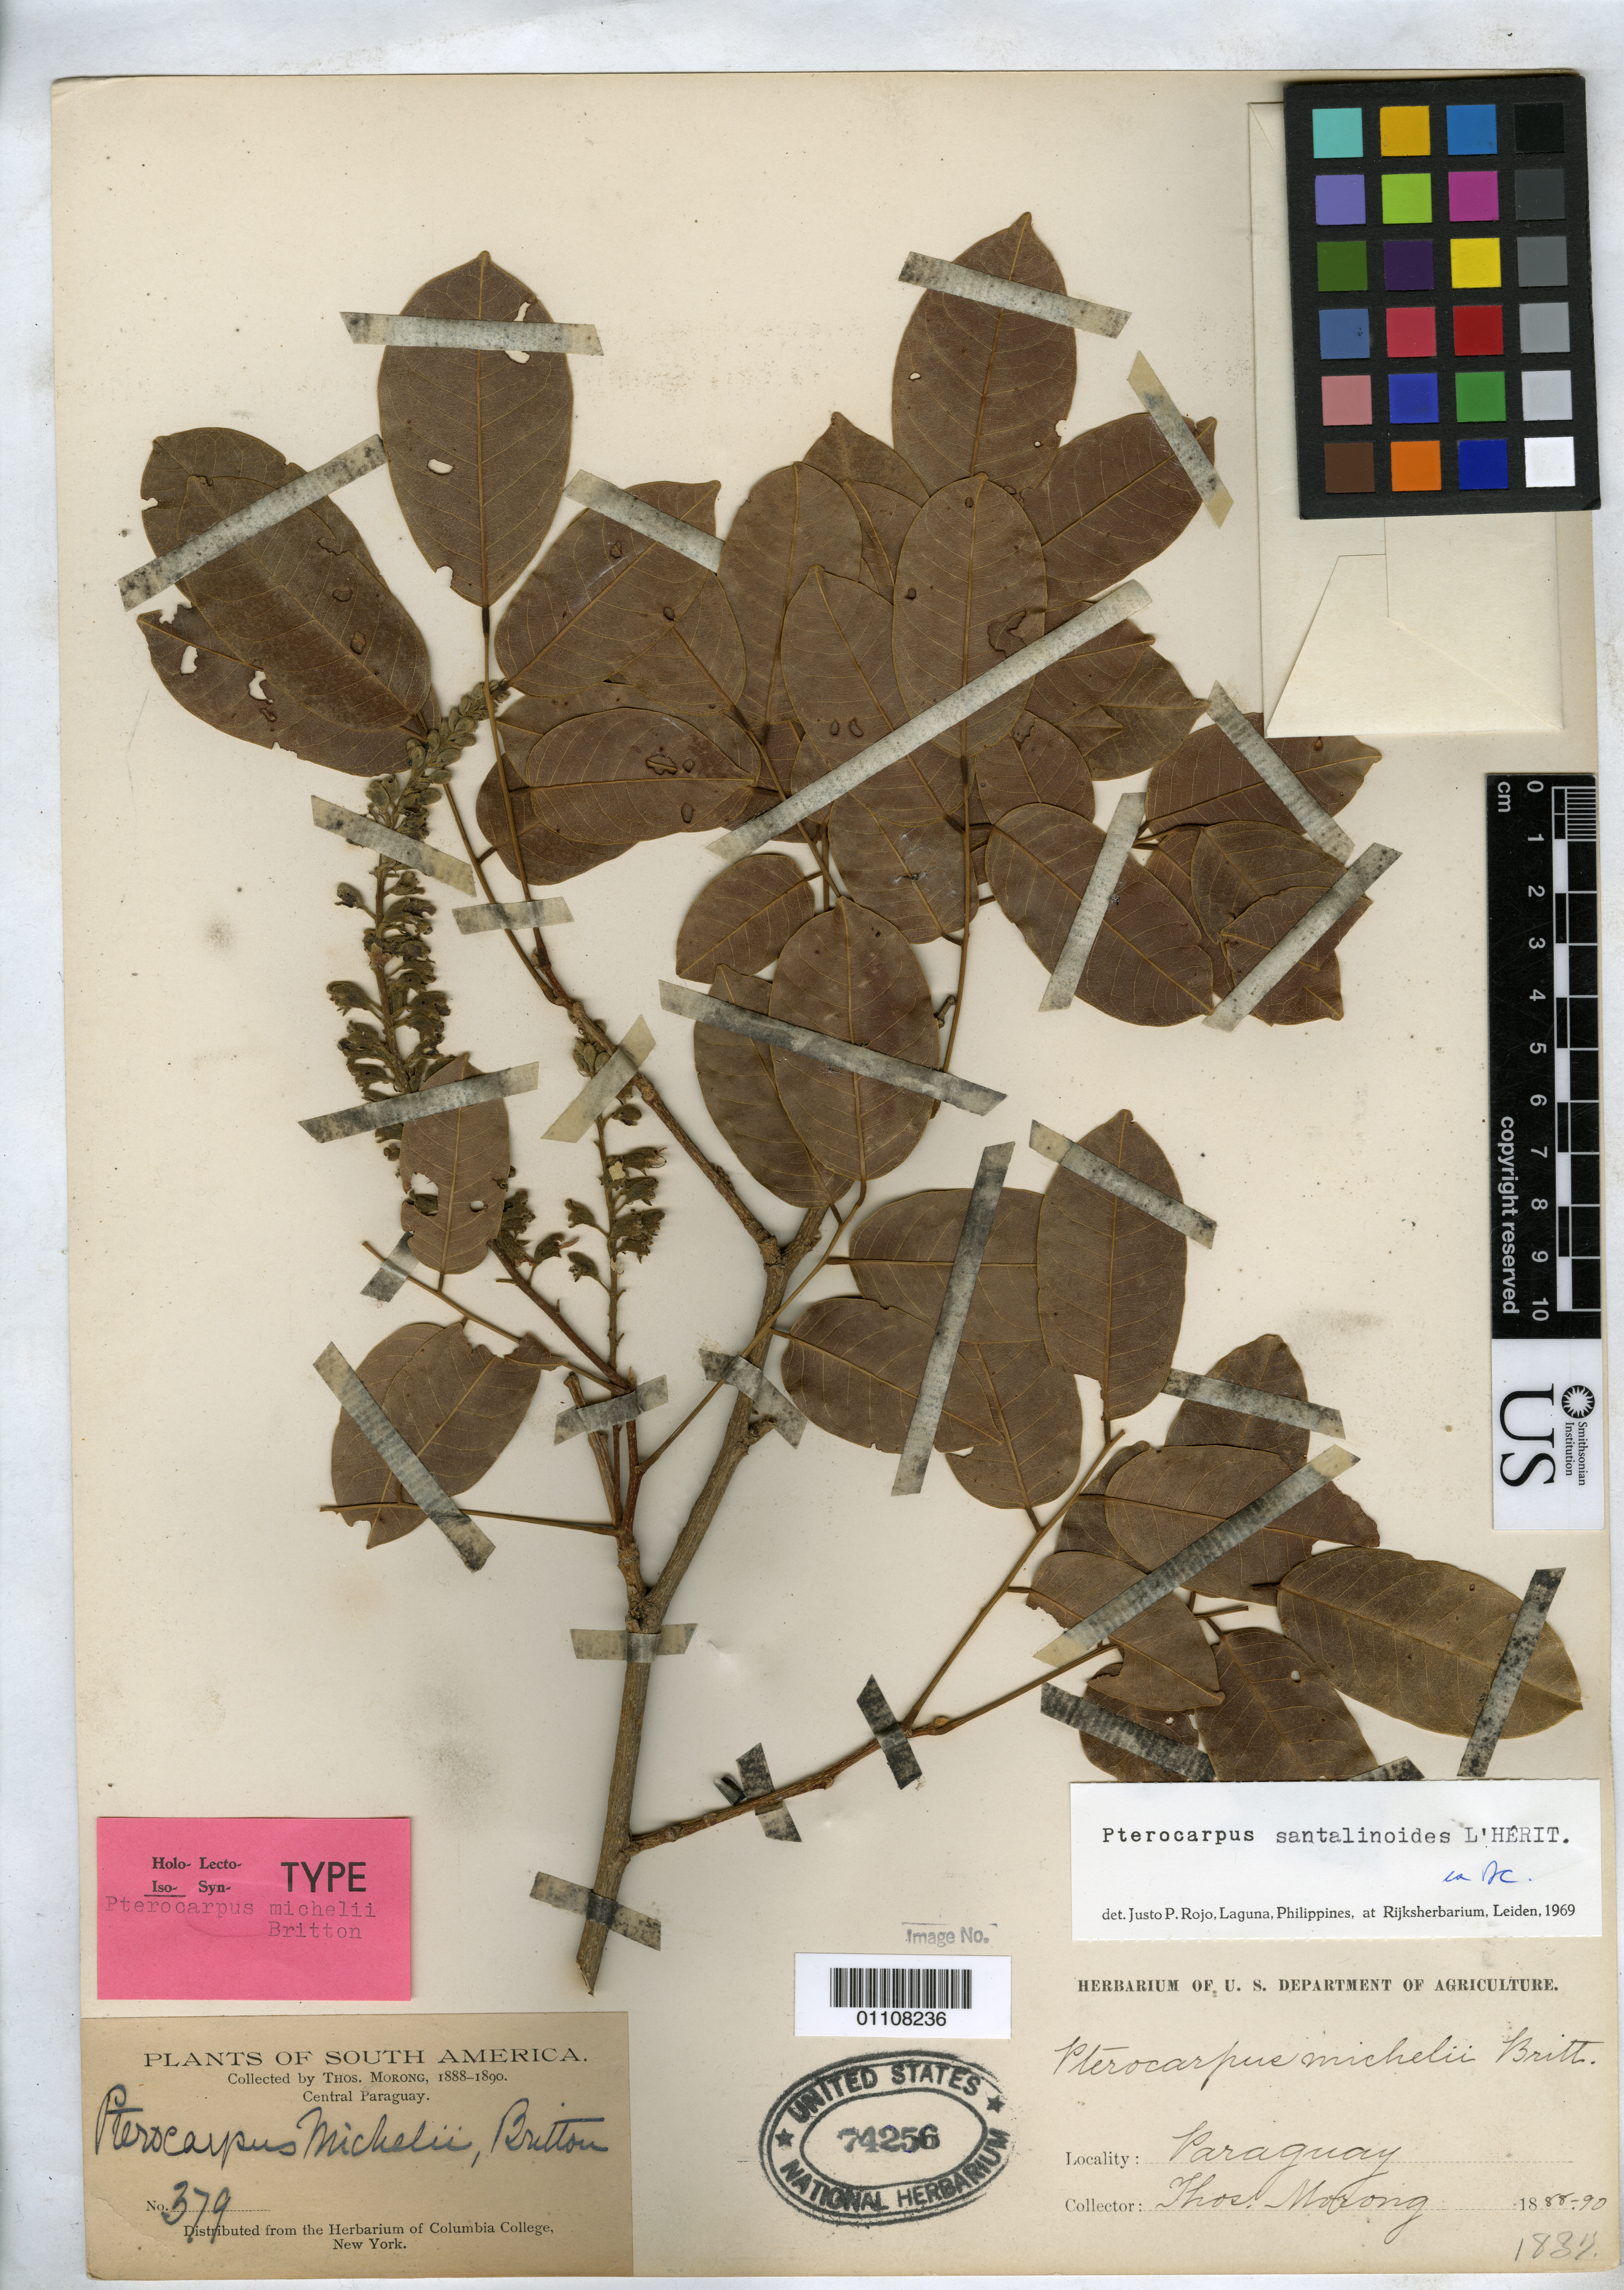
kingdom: Plantae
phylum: Tracheophyta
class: Magnoliopsida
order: Fabales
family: Fabaceae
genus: Pterocarpus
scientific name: Pterocarpus michelii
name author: Britton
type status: Isotype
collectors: T. Morong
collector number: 379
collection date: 1888/1890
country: Paraguay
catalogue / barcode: US 74256